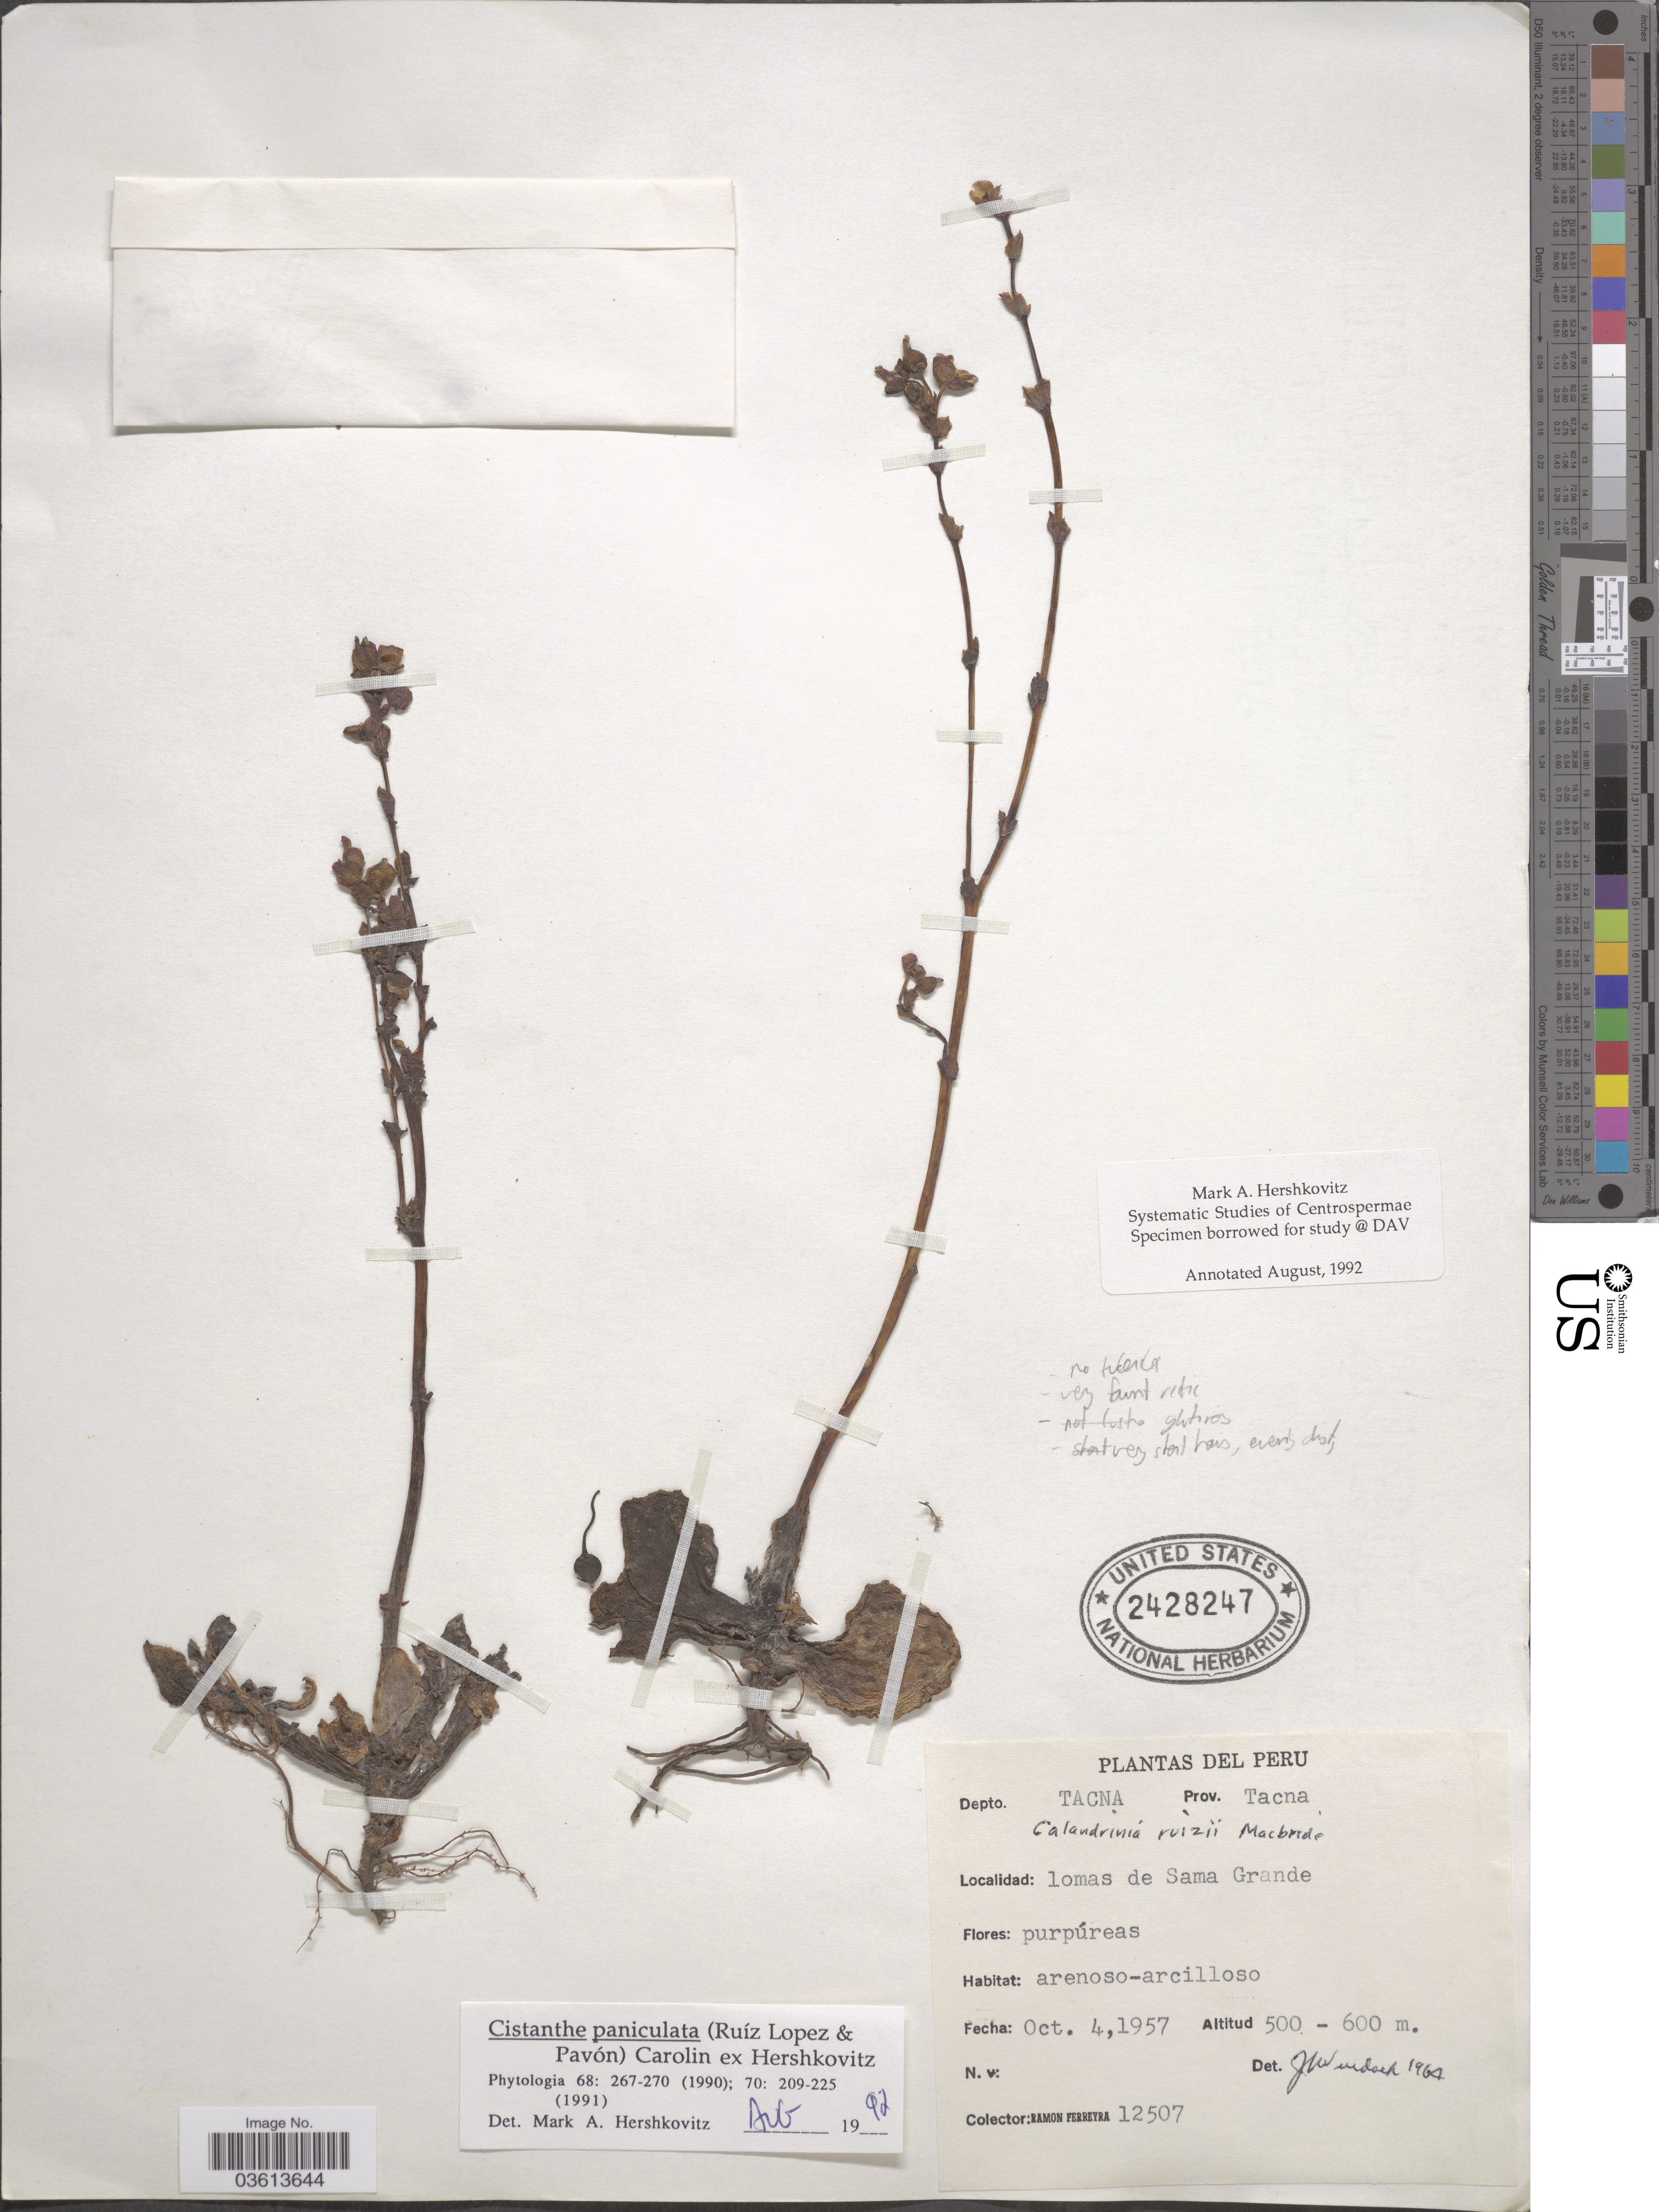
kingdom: Plantae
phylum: Tracheophyta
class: Magnoliopsida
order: Caryophyllales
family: Montiaceae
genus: Cistanthe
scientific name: Cistanthe paniculata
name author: (DC.) Carolin ex Hershk.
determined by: Hershkovitz, M. A.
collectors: R. A. Ferreyra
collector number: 12507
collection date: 1957-10-04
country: Peru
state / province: Tacna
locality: Depto. Tacna. Lomas de Sama Grande.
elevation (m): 500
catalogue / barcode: US 2428247